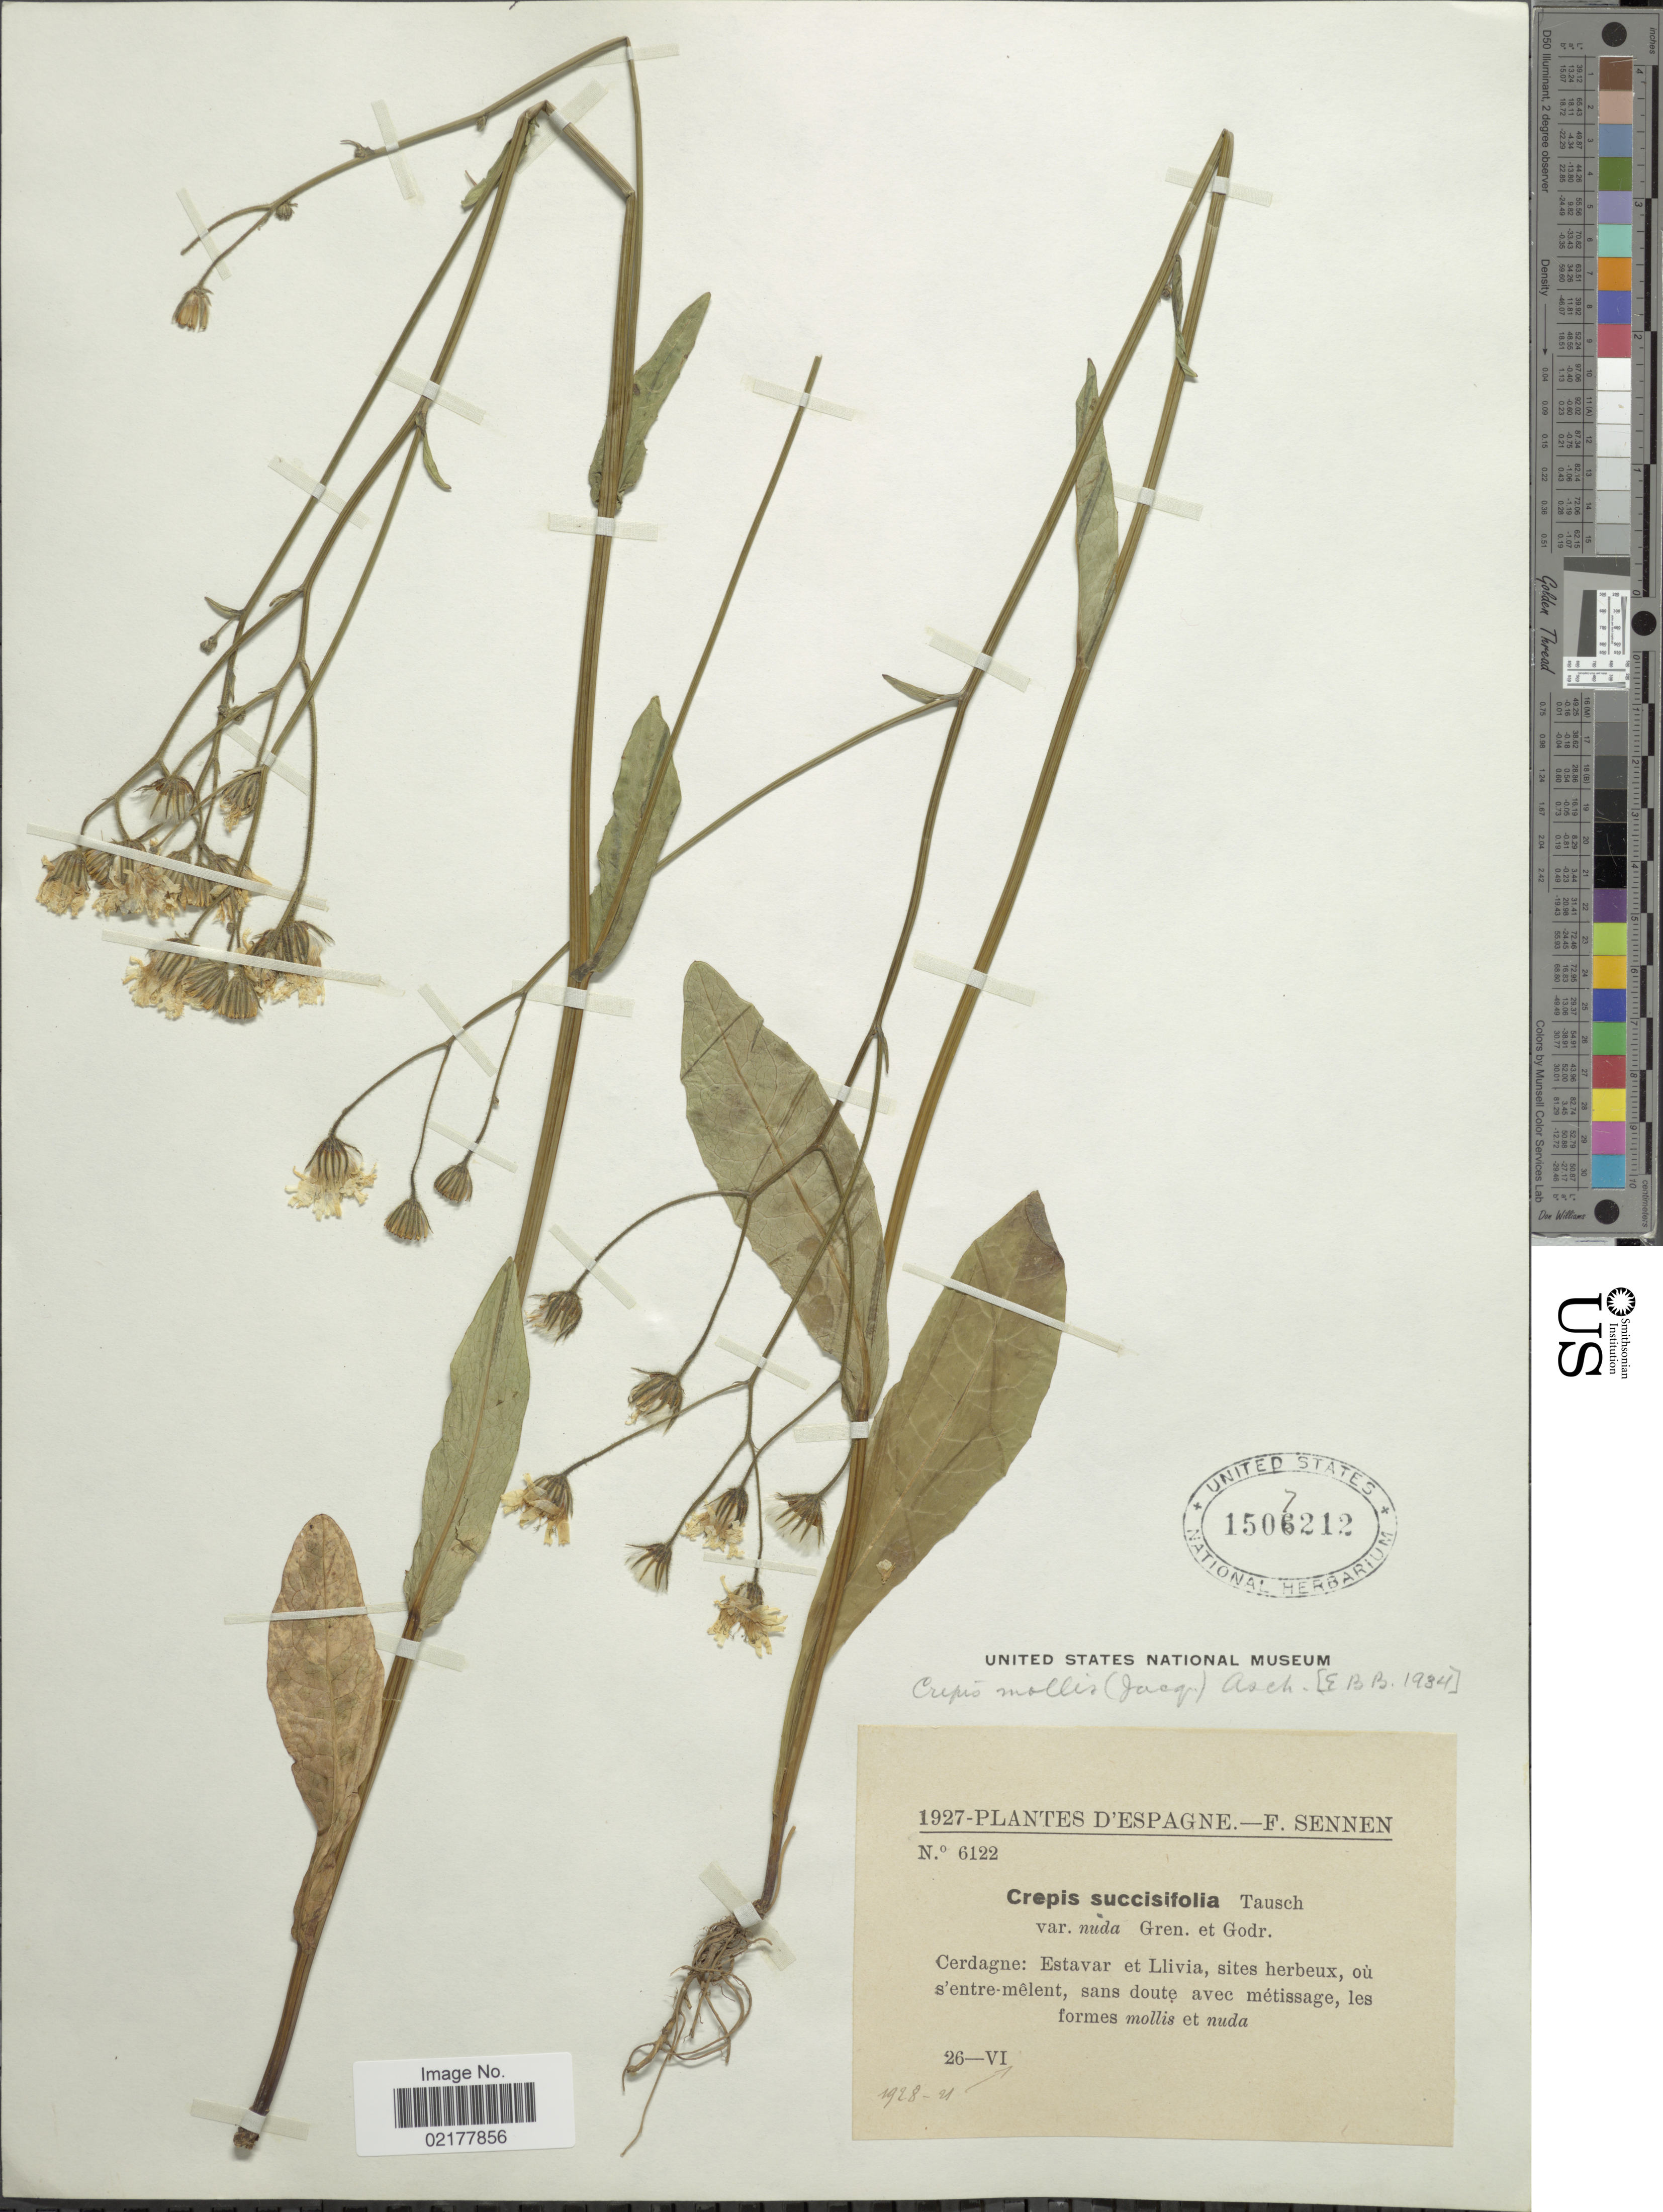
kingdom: Plantae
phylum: Tracheophyta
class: Magnoliopsida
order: Asterales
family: Asteraceae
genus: Crepis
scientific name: Crepis mollis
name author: (Jacq.) Asch.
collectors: E. Sennen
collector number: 6122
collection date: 1928-06-26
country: Spain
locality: Estavar et Llivia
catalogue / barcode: US 1507212